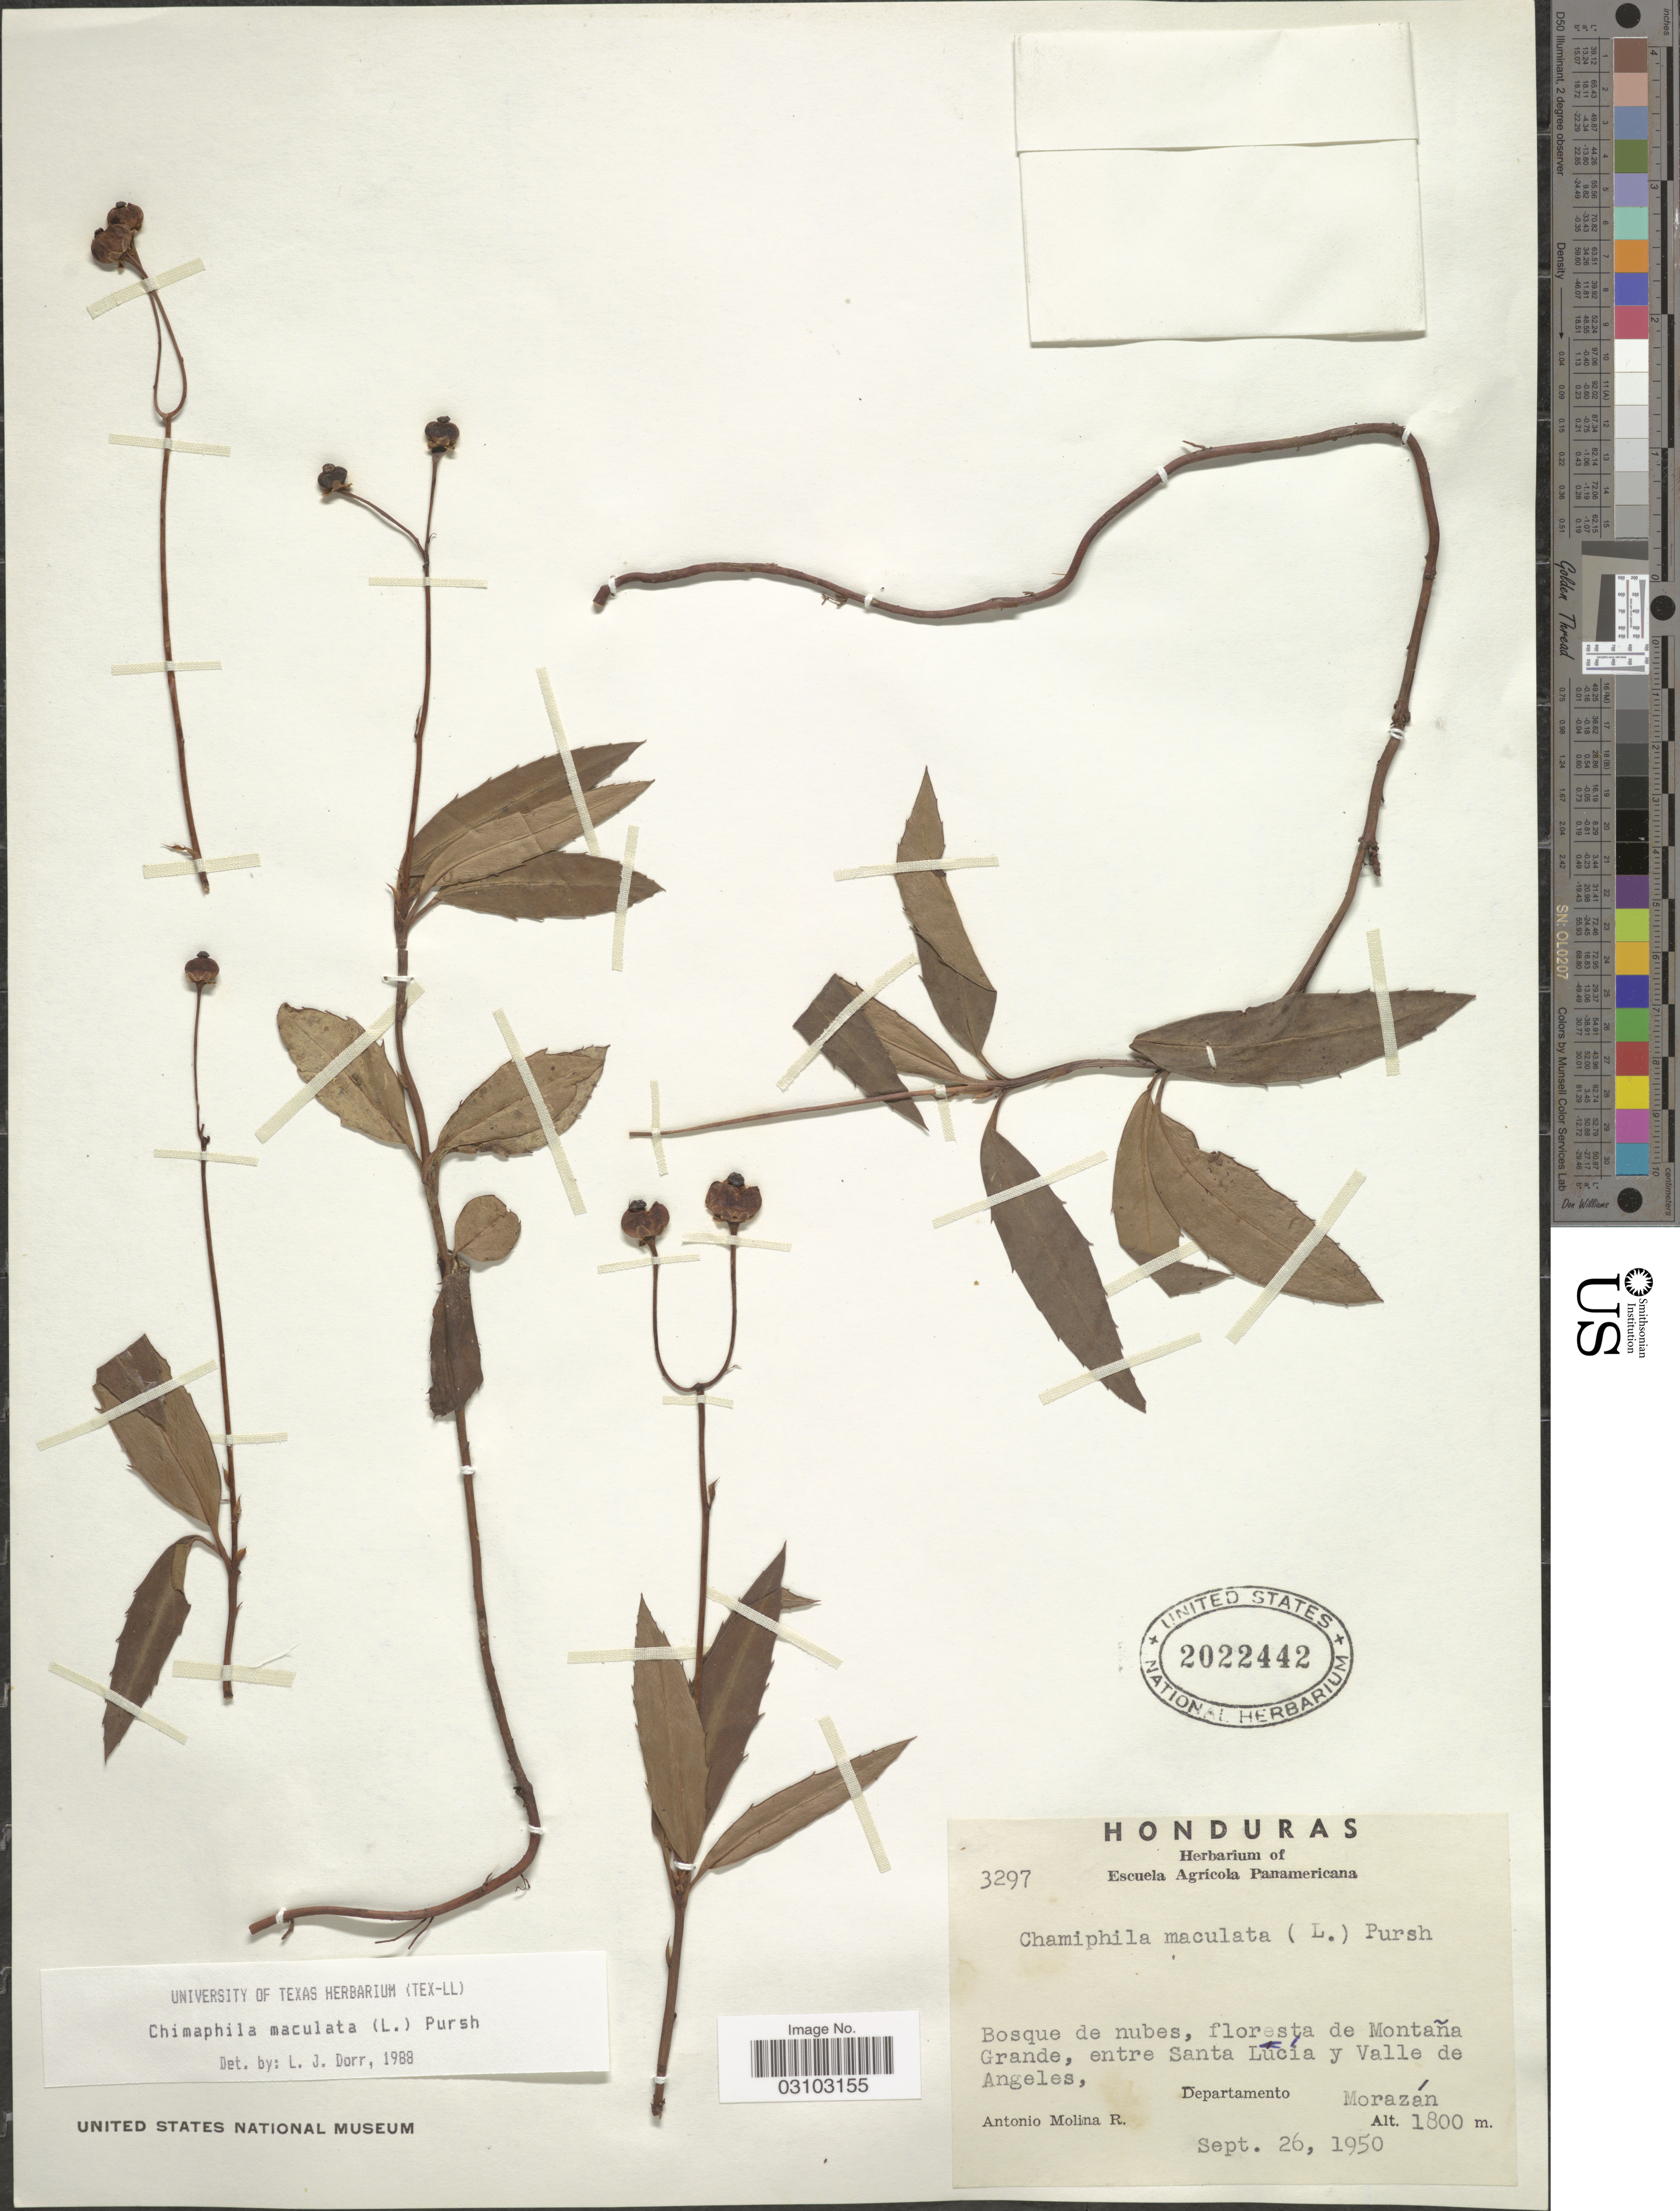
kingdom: Plantae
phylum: Tracheophyta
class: Magnoliopsida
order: Ericales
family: Ericaceae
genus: Chimaphila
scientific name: Chimaphila maculata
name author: (L.) Pursh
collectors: A. Molina R.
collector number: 3297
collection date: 1950-09-26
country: Honduras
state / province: Fco. Morazán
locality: Floresta de Montaña Grande, entre Santa Lucia y Valle de Angeles, Departamento Morazán.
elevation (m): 1800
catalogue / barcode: US 2022442